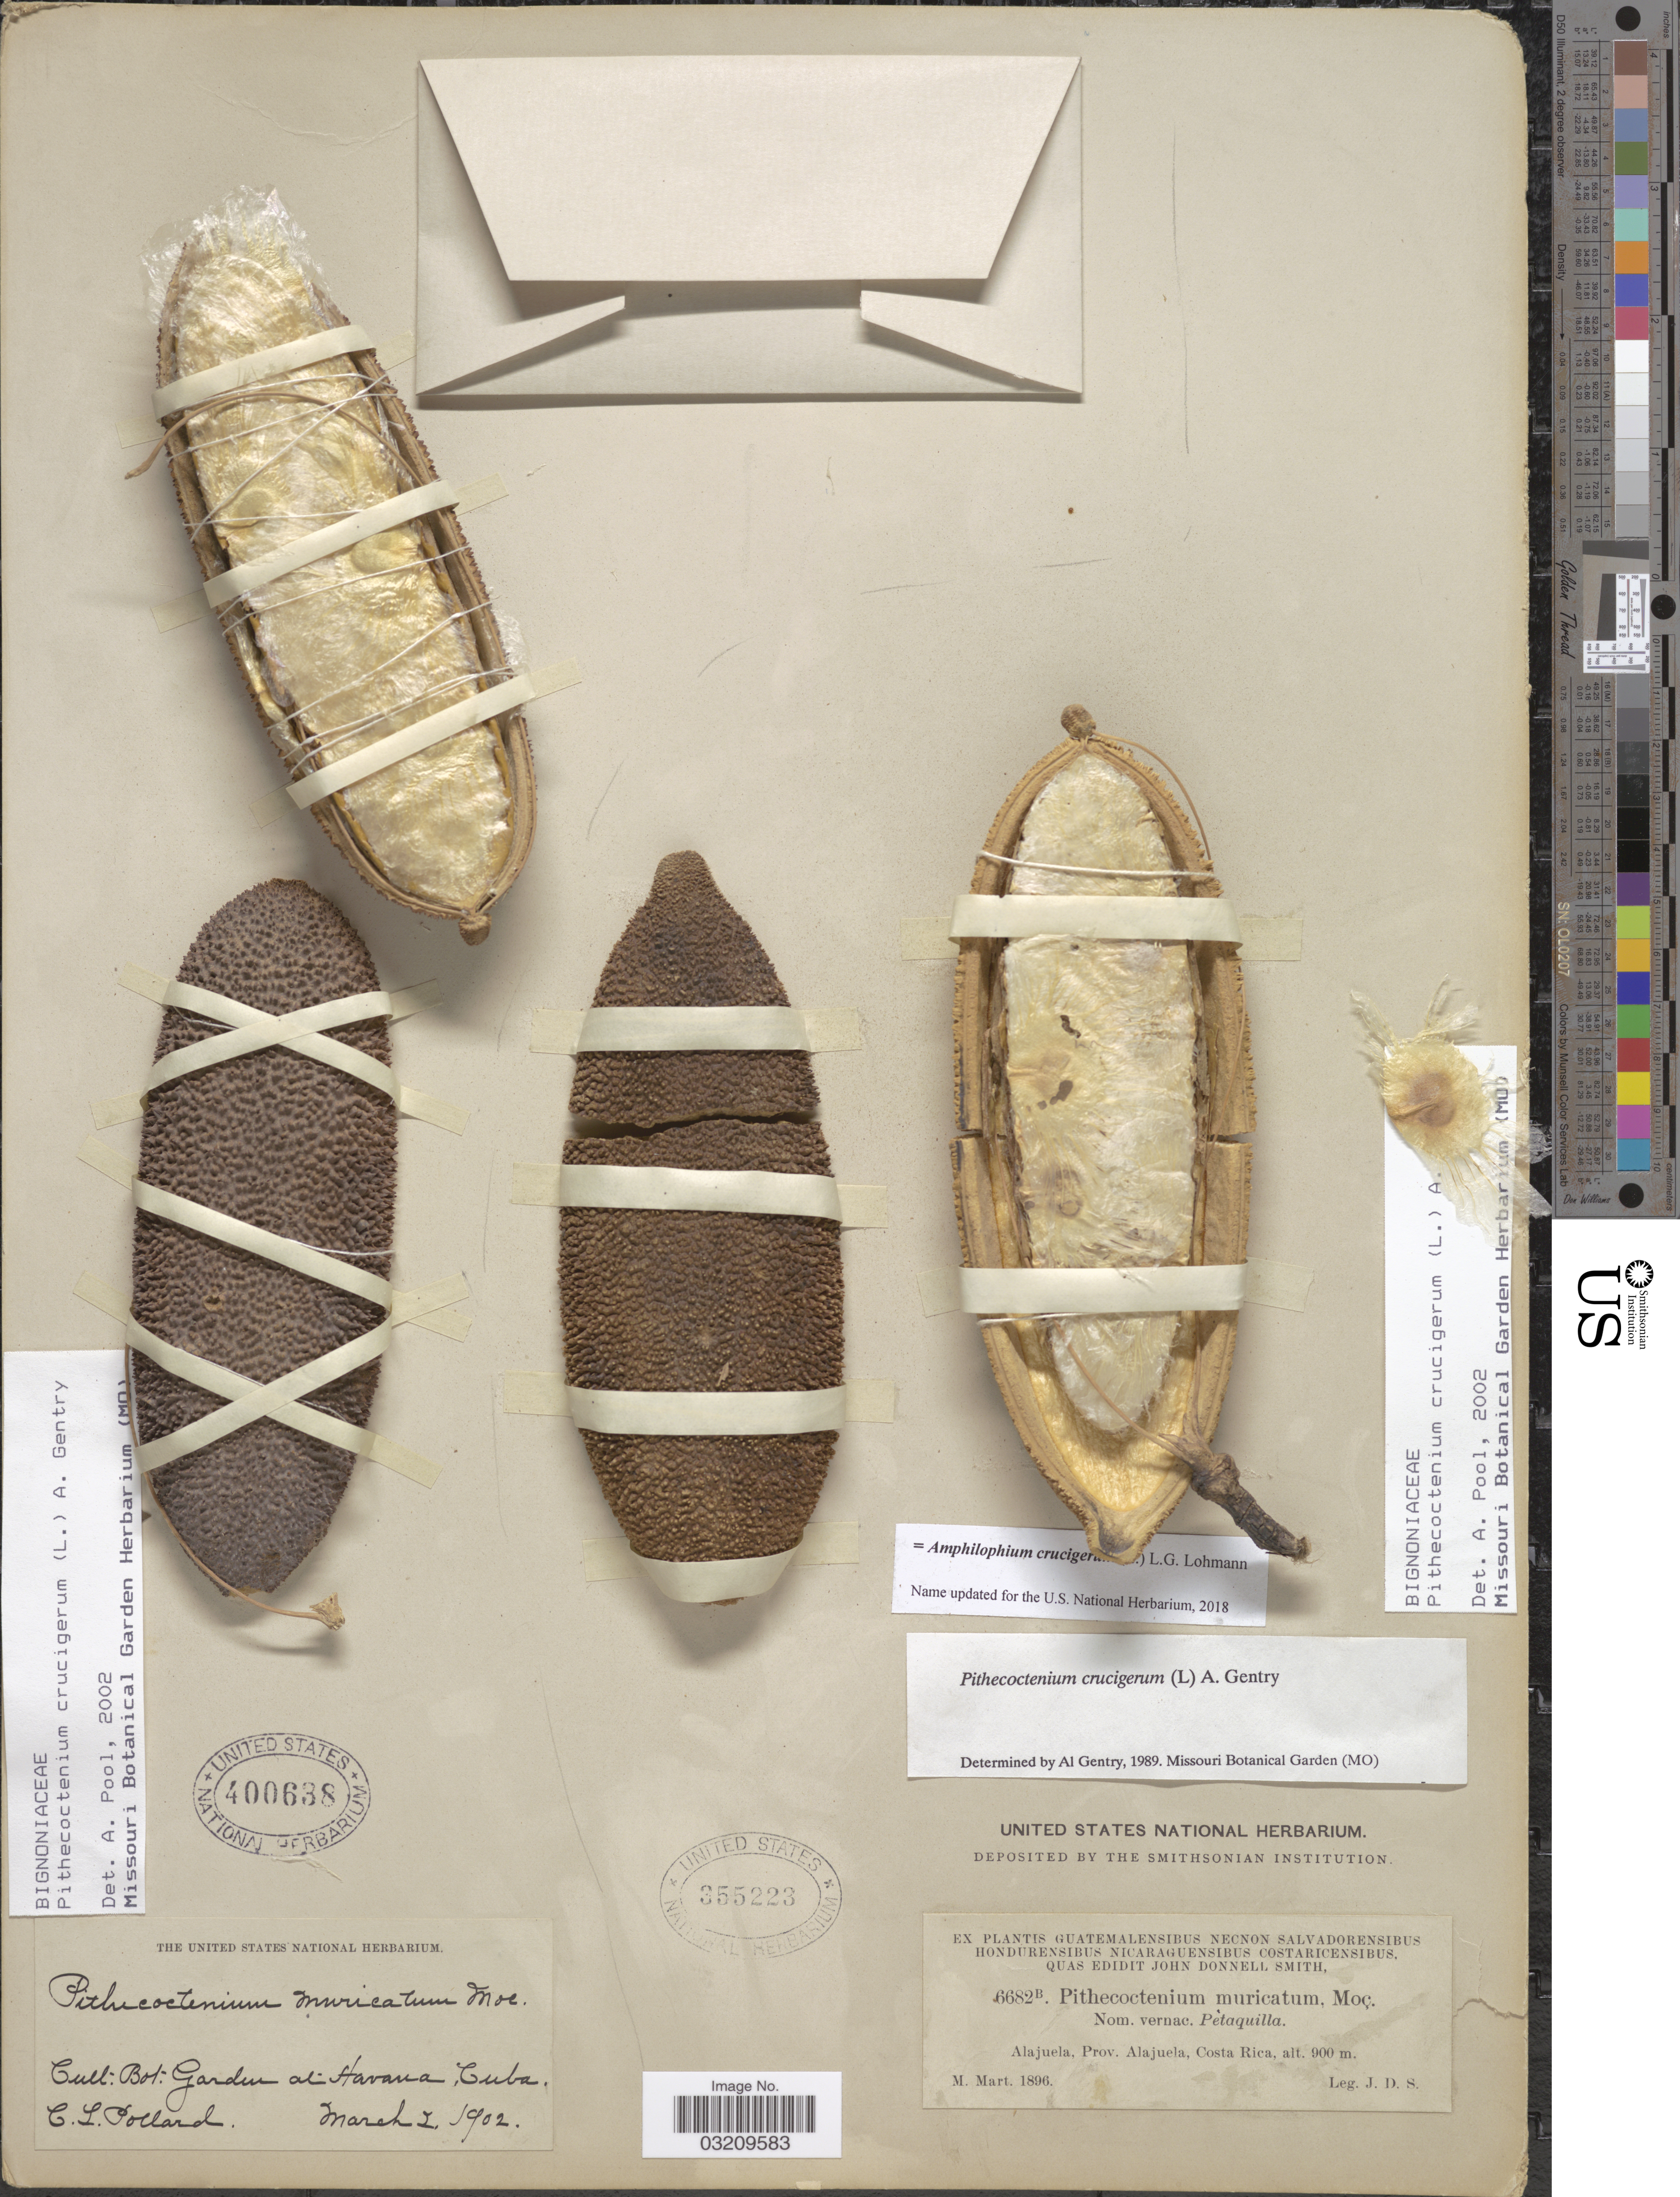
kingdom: Plantae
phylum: Tracheophyta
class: Magnoliopsida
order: Lamiales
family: Bignoniaceae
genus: Amphilophium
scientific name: Amphilophium crucigerum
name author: (L.) L.G. Lohmann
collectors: C. L. Pollard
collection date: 1902-03-02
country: Cuba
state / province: La Habana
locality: Cult. Bot. Garden at Havana.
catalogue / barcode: US 400638